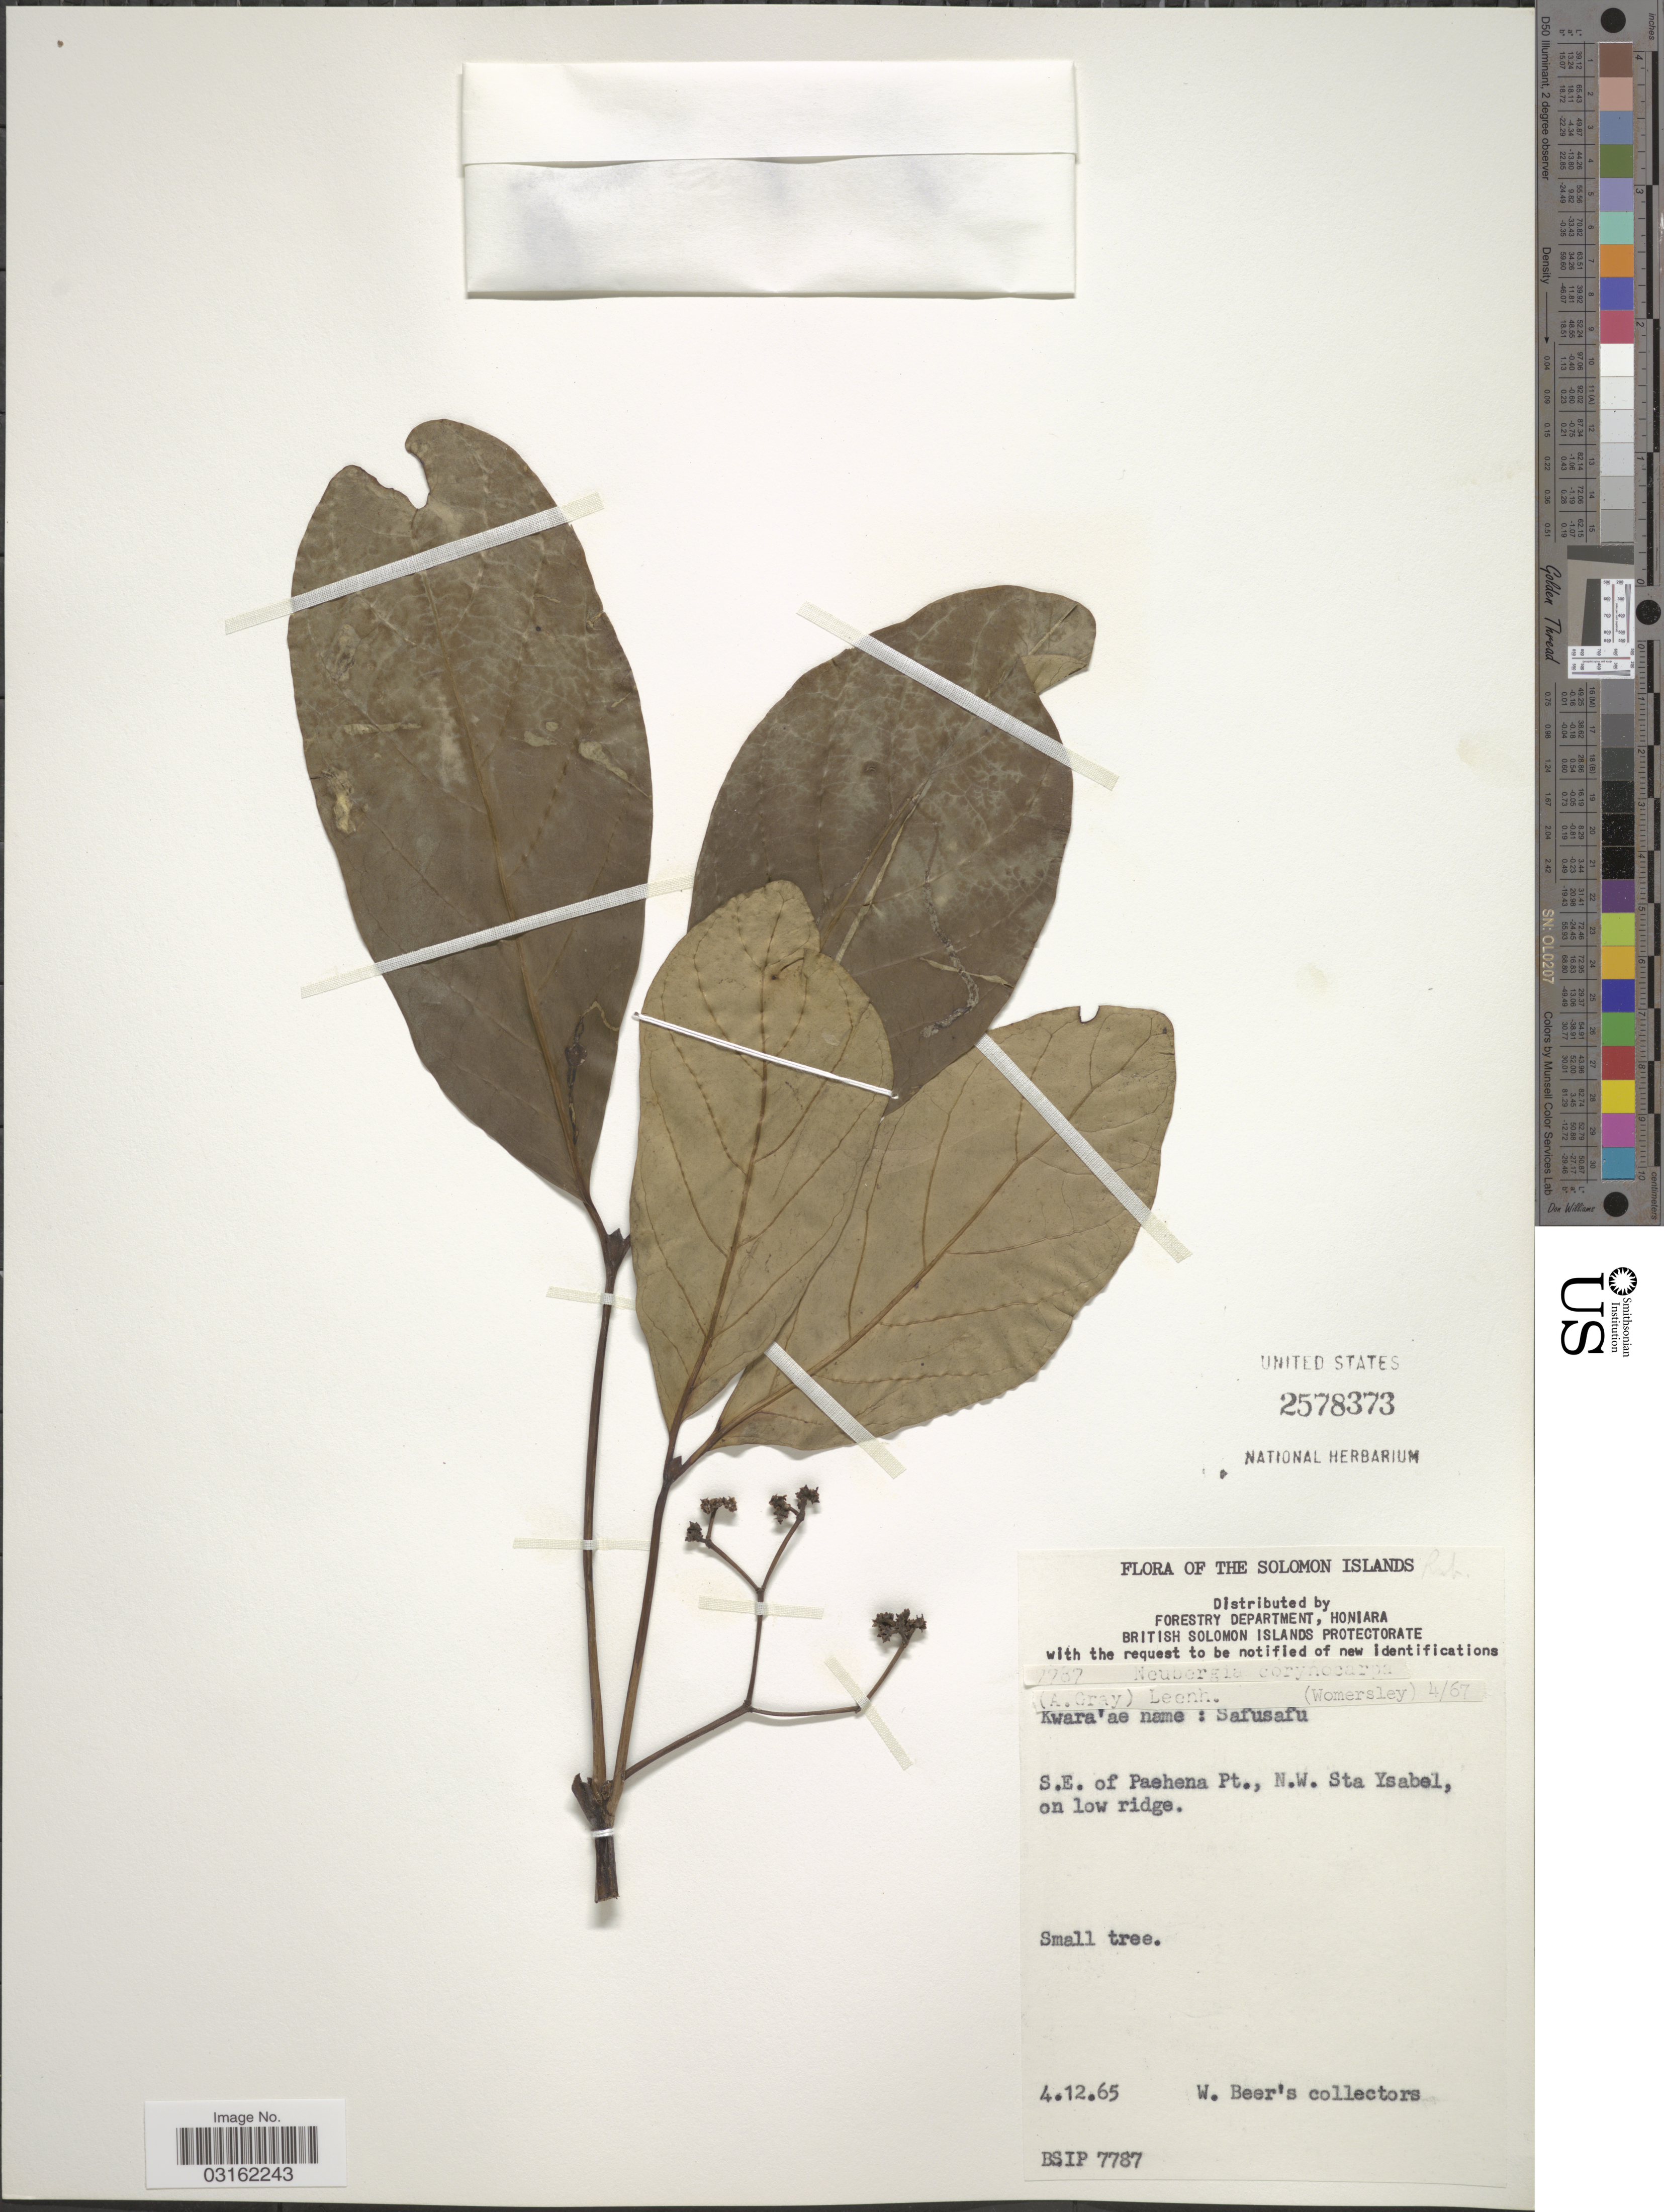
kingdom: Plantae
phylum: Tracheophyta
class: Magnoliopsida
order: Gentianales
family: Loganiaceae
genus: Neuburgia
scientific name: Neuburgia corynocarpa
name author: (A. Gray) Leenh.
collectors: W. Beer's Collectors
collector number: BSIP7787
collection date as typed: Transcribed d/m/y: 4/12/65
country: Solomon Islands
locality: S.E. of Paehena Pt., N.W. Sta Ysabel, on low ridge.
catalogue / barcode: US 2578373